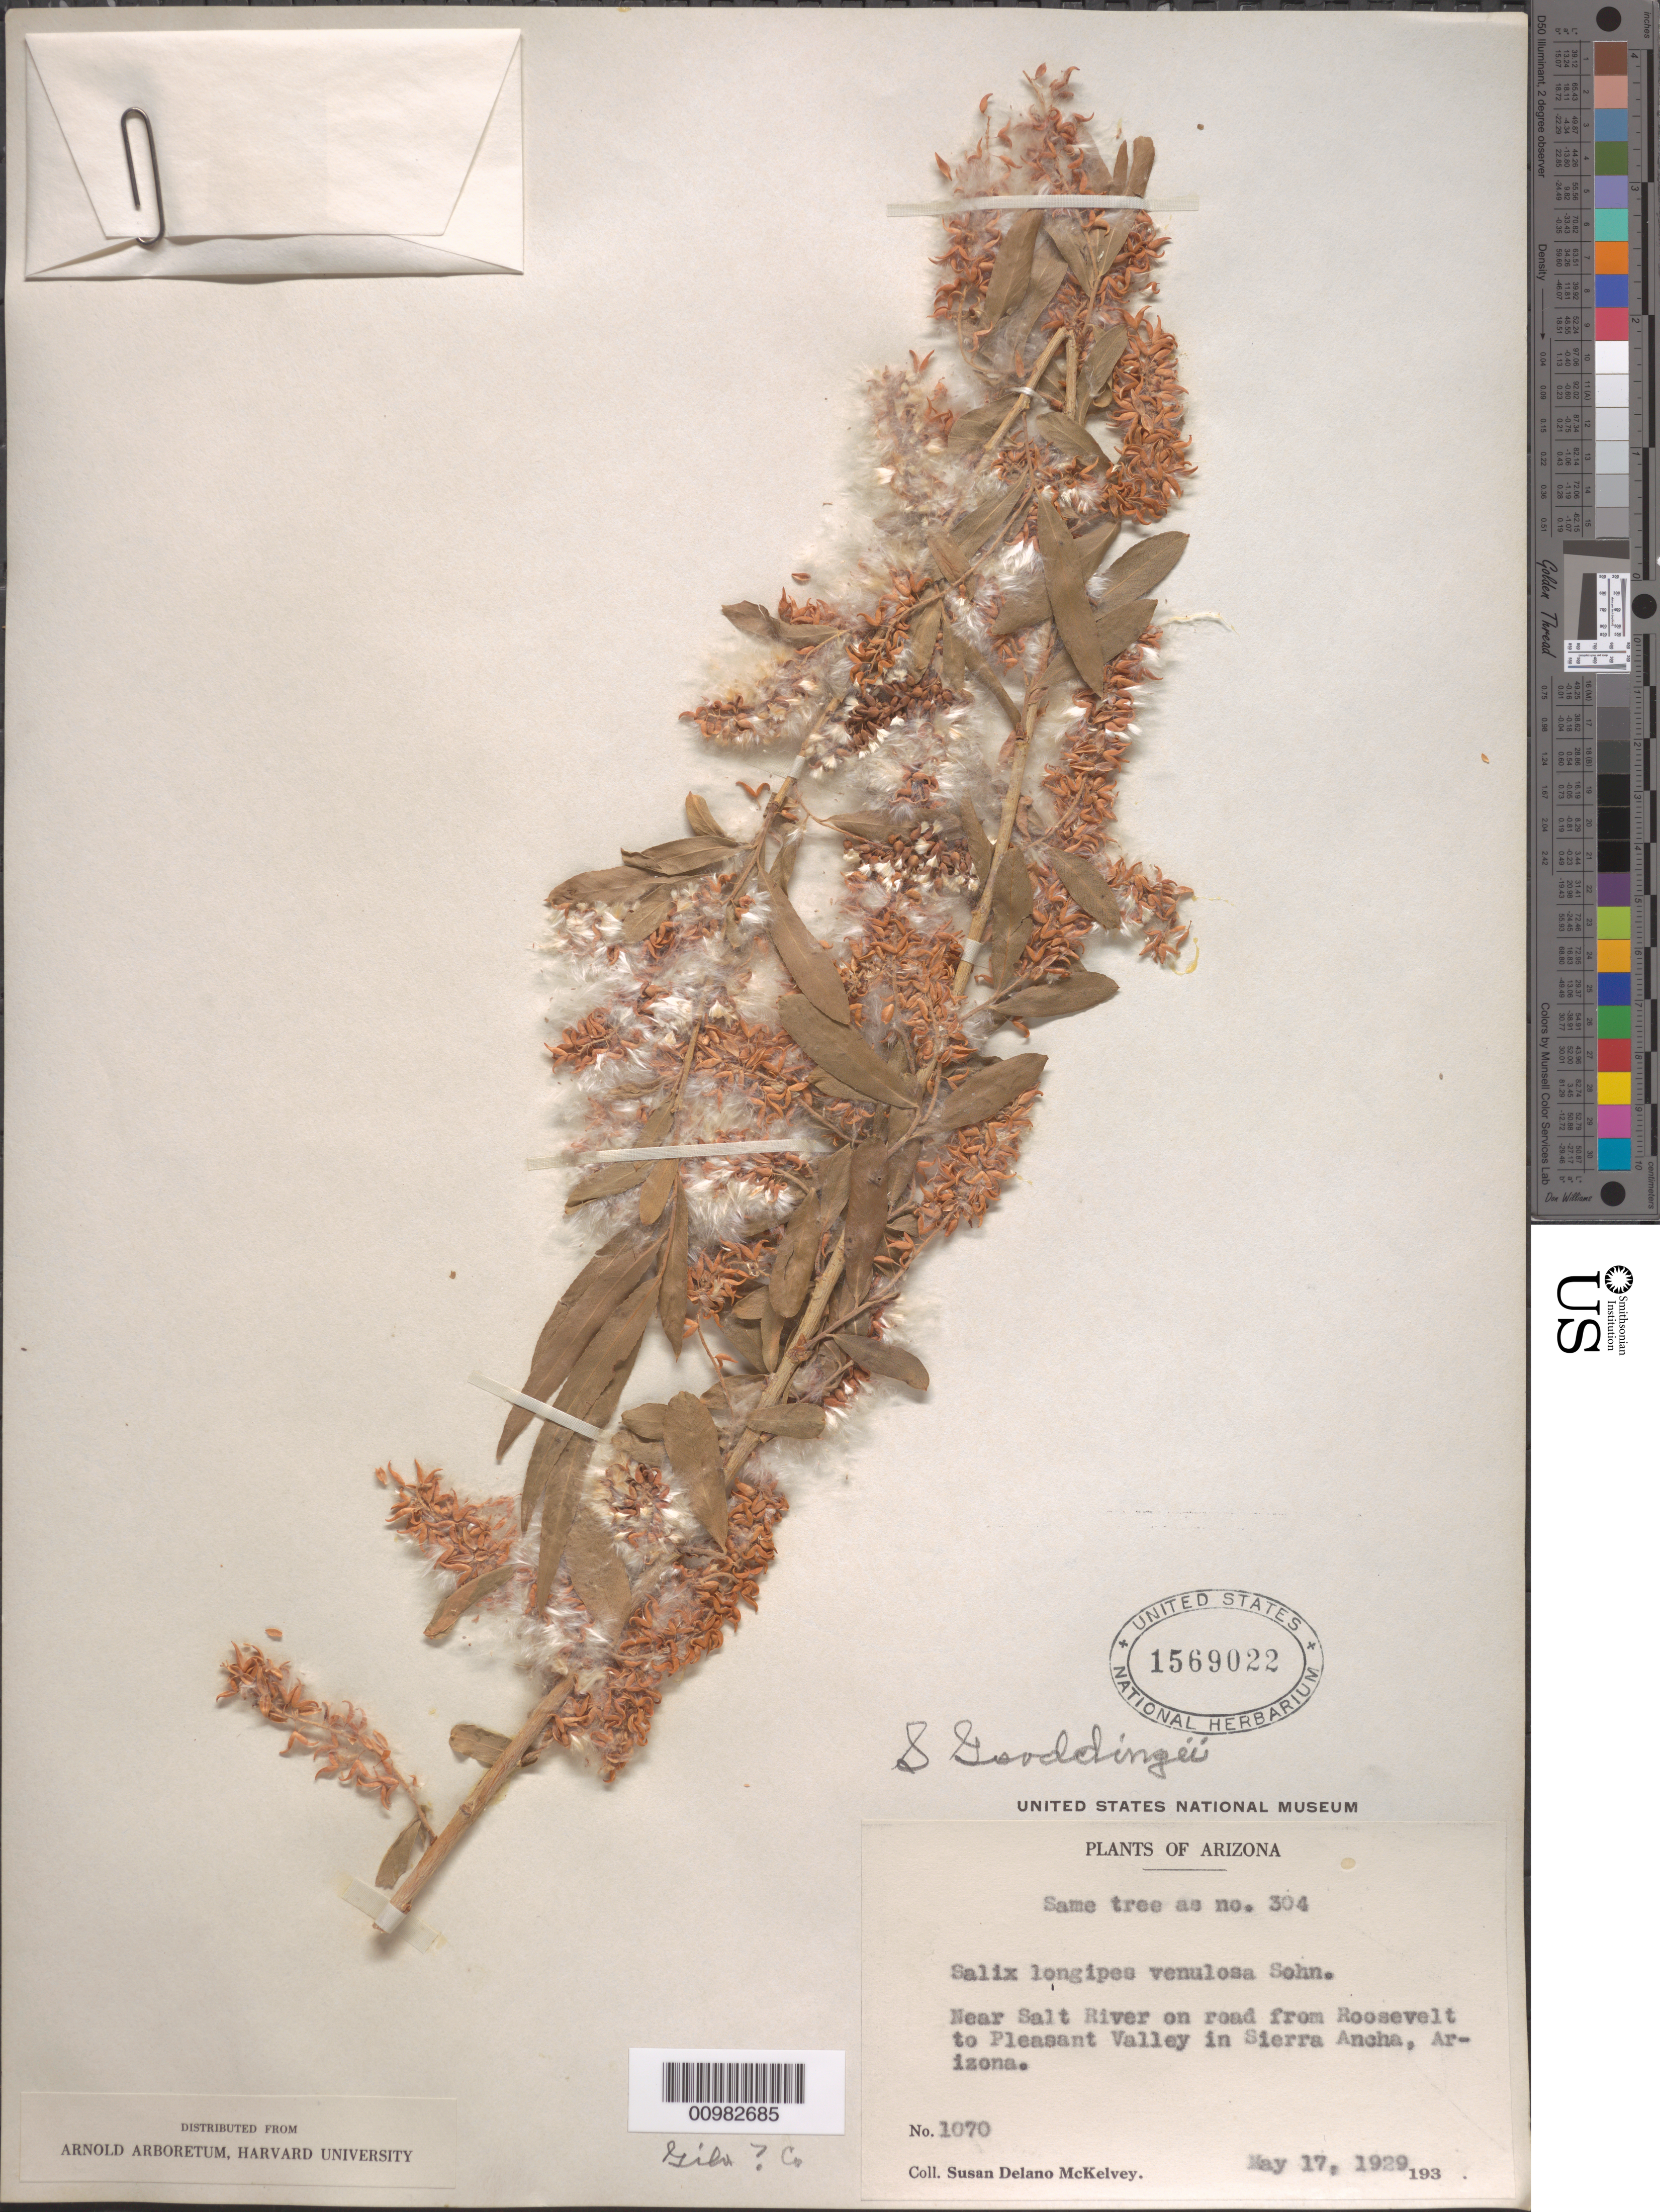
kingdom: Plantae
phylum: Tracheophyta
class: Magnoliopsida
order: Malpighiales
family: Salicaceae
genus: Salix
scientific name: Salix gooddingii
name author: C.R. Ball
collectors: S. A. McKelvey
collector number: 1070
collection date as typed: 17 May 1929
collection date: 1929-05-17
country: United States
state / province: Arizona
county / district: Gila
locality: near Salt River on road from Roosevelt to Pleasant Valley in Sierra Ancha.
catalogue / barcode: US 1569022